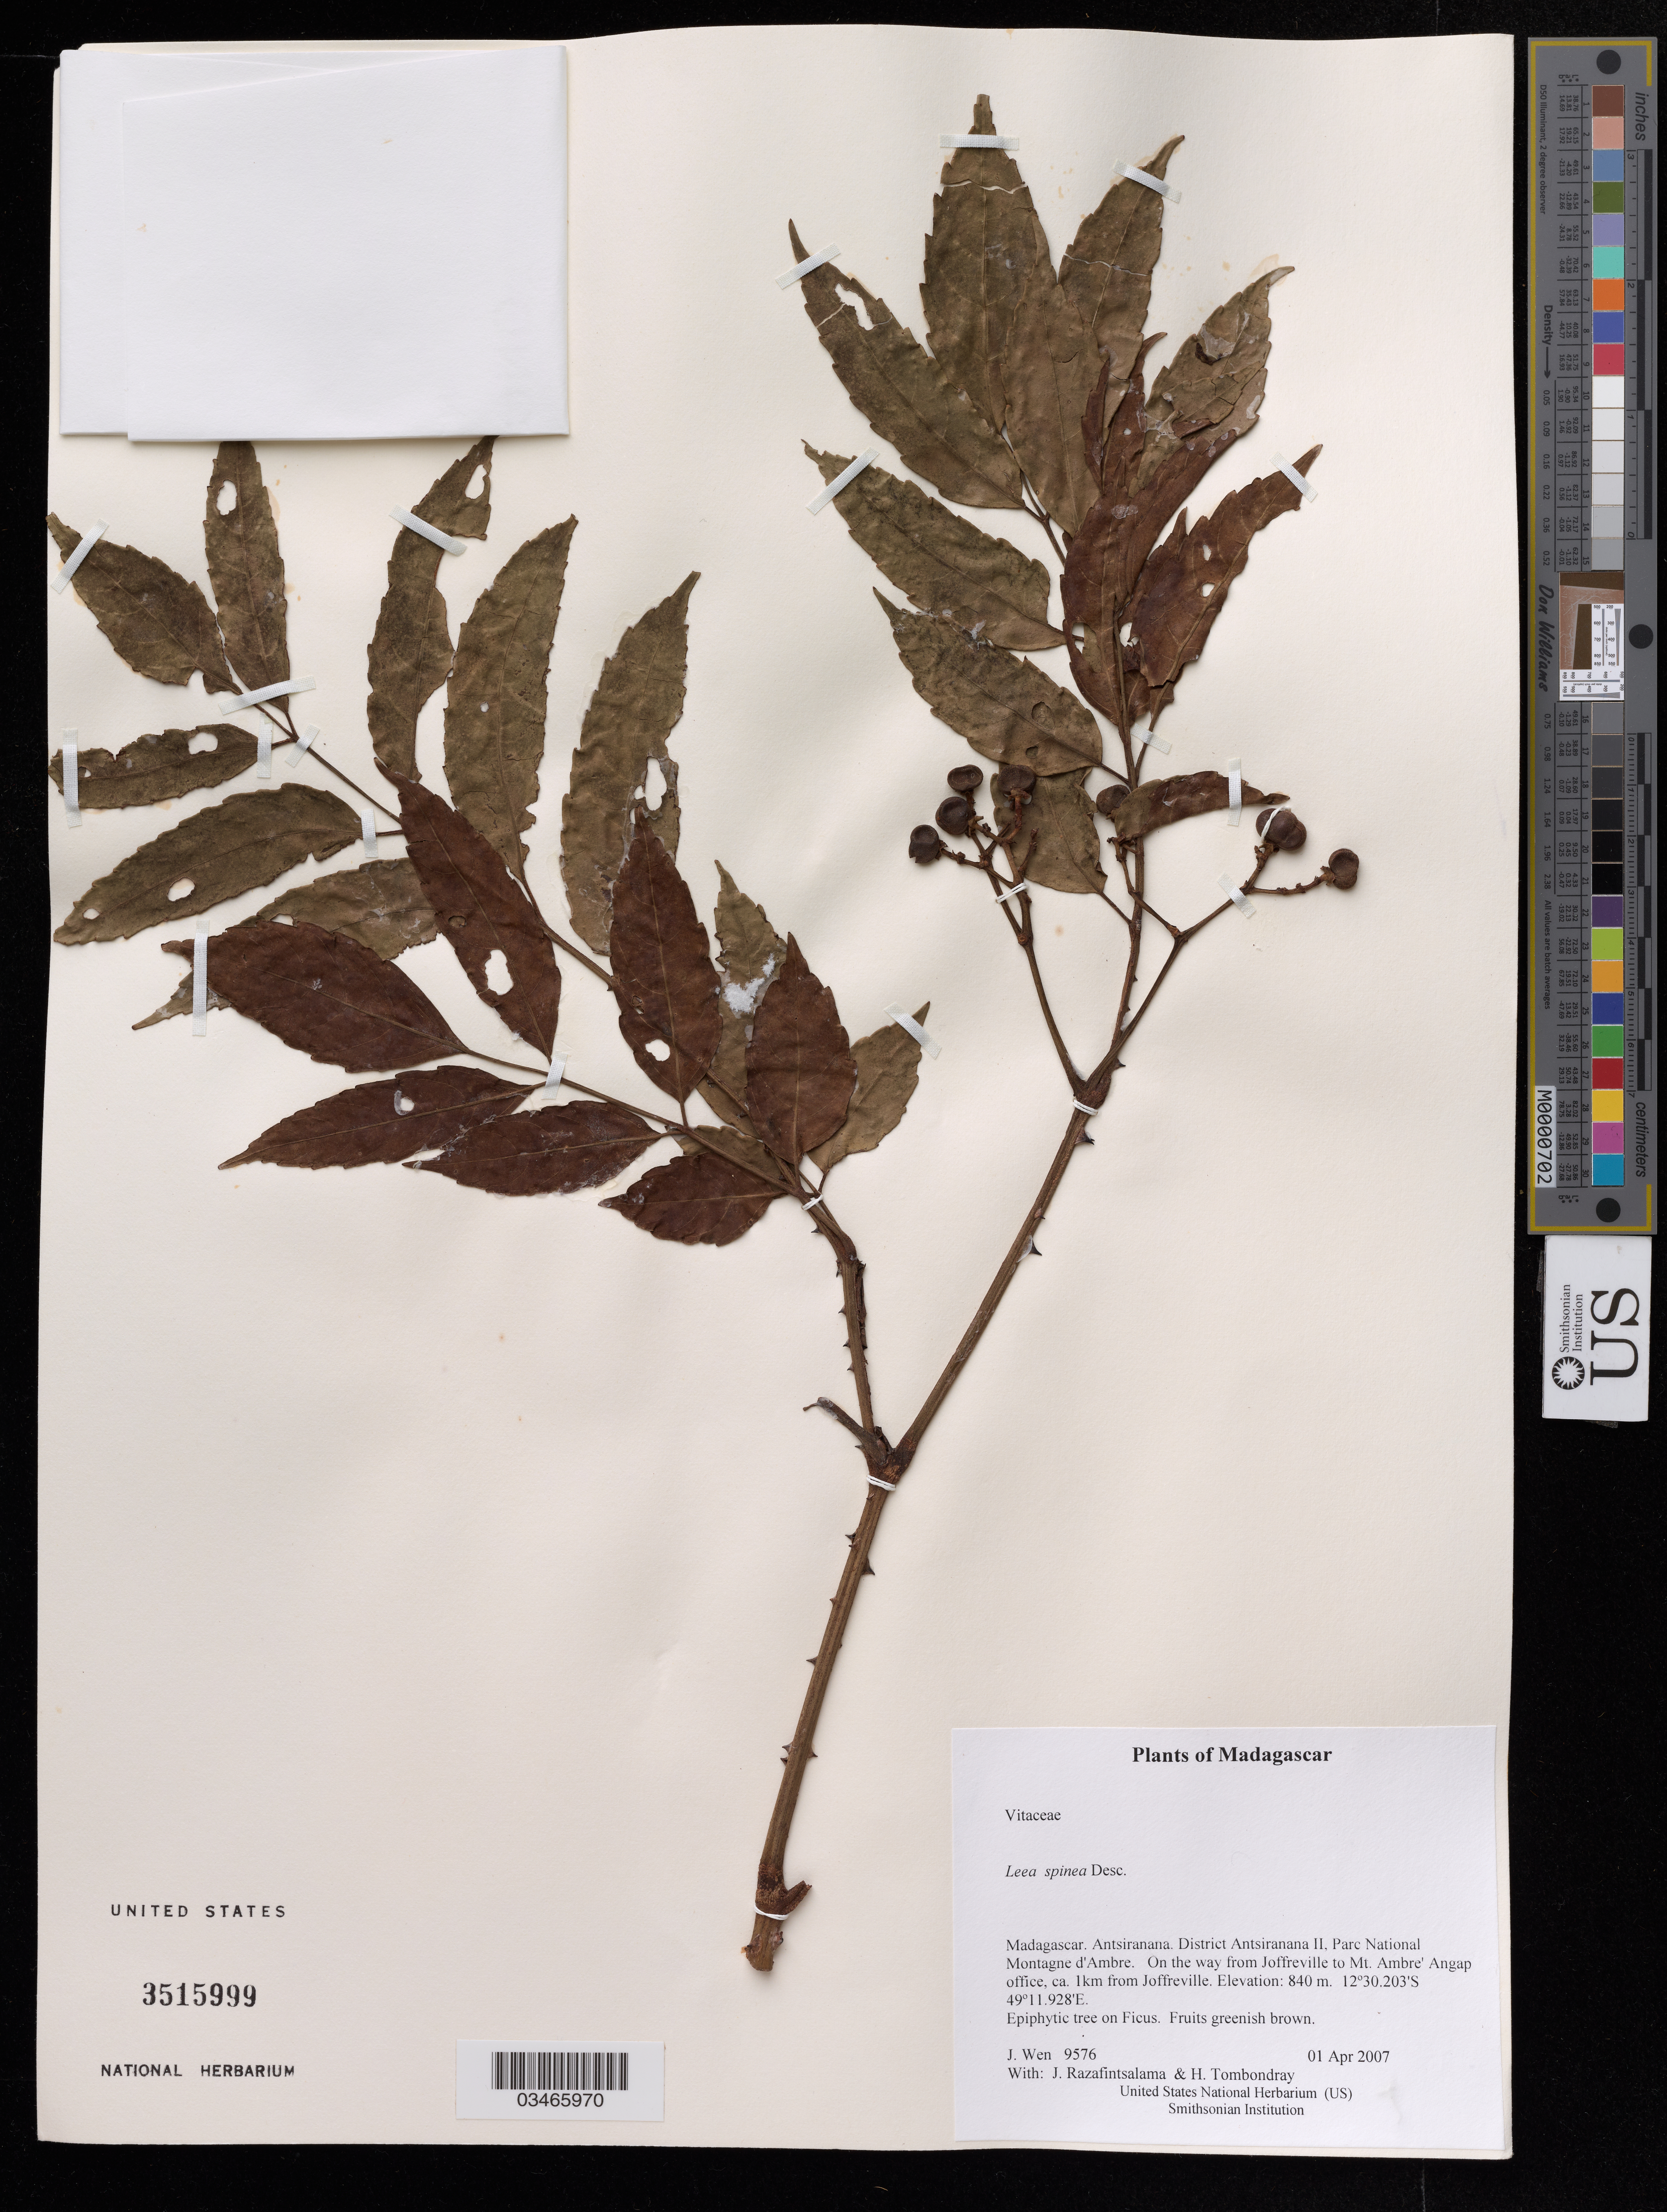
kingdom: Plantae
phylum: Tracheophyta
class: Magnoliopsida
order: Vitales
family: Vitaceae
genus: Leea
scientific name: Leea spinea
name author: Desc.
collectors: J. Wen, J. Razafintsalama & H. Tombondray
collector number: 9576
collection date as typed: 01 Apr 2007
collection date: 2007-04-01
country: Madagascar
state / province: Diana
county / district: Antsiranana II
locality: District Antsiranana II, Parc National Montagne d'Ambre. On the way from Joffreville to Mt. Ambre' Angap office, ca. 1km from Joffreville.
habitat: On Ficus.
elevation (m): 840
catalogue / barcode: US 3515999